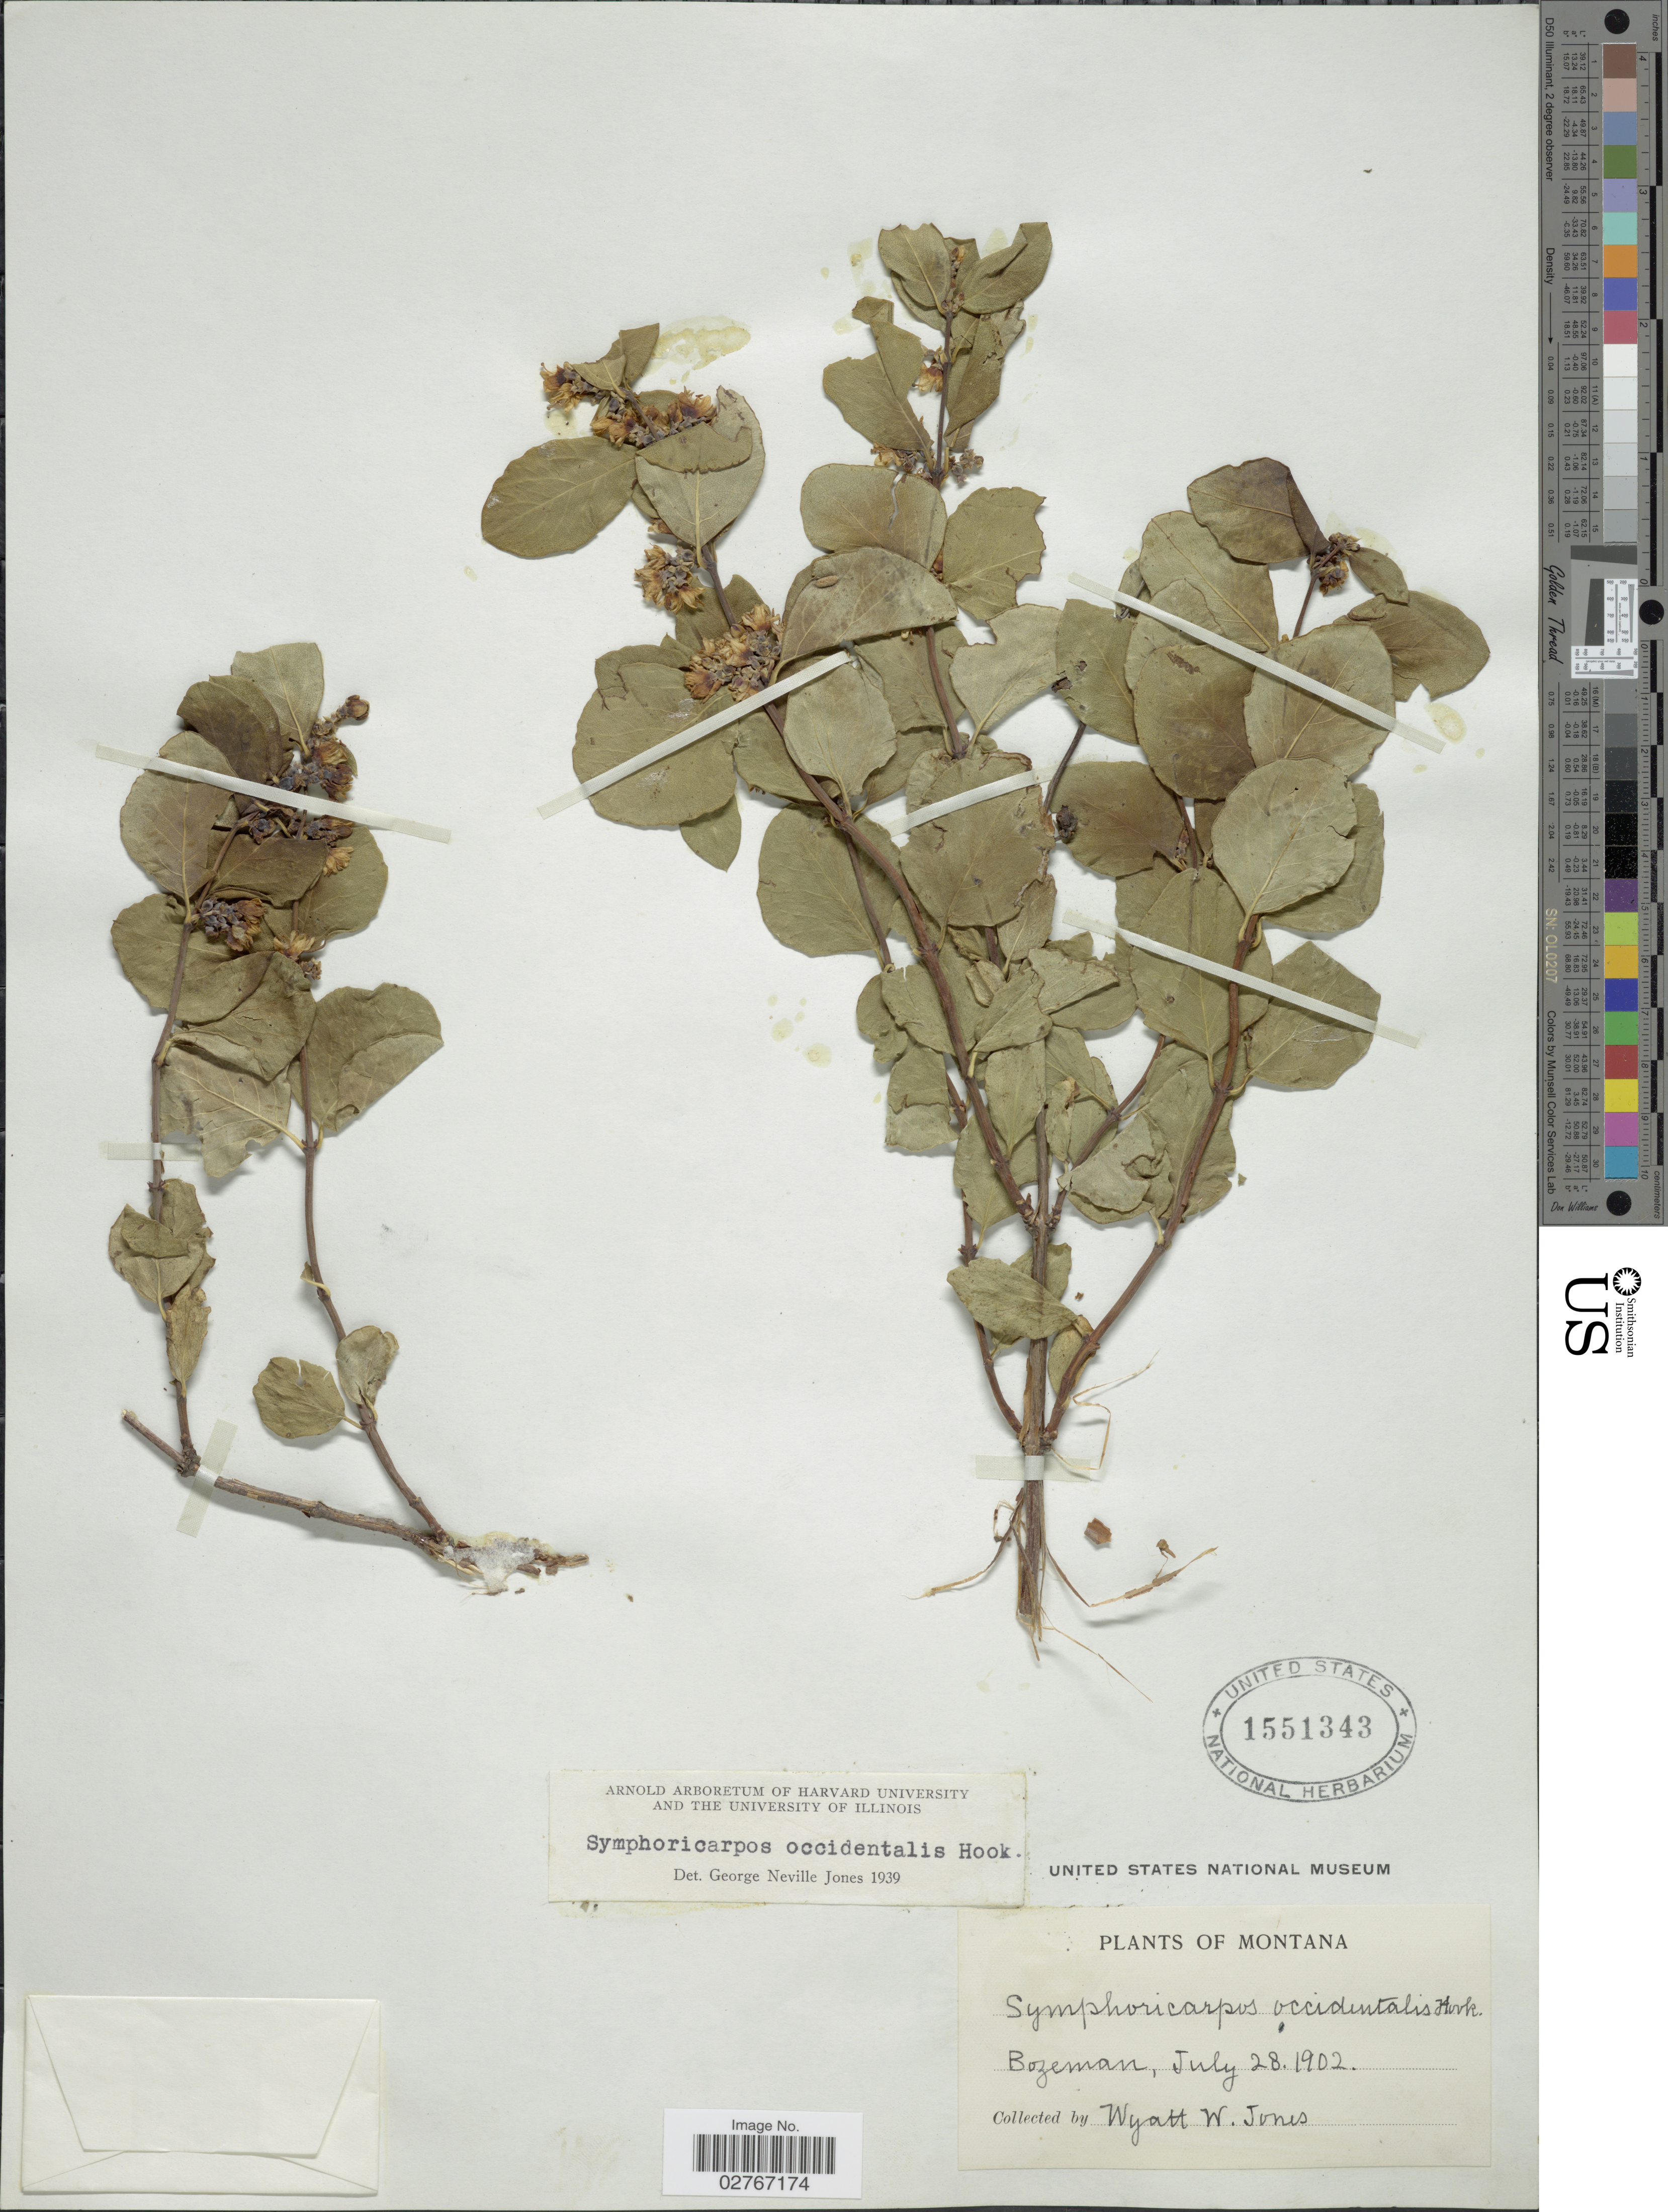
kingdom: Plantae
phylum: Tracheophyta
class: Magnoliopsida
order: Dipsacales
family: Caprifoliaceae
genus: Symphoricarpos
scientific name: Symphoricarpos occidentalis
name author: (R. Br.) Hook.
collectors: W. W. Jones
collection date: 1902-07-28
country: United States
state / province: Montana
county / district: Gallatin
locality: Bozeman.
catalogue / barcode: US 1551343